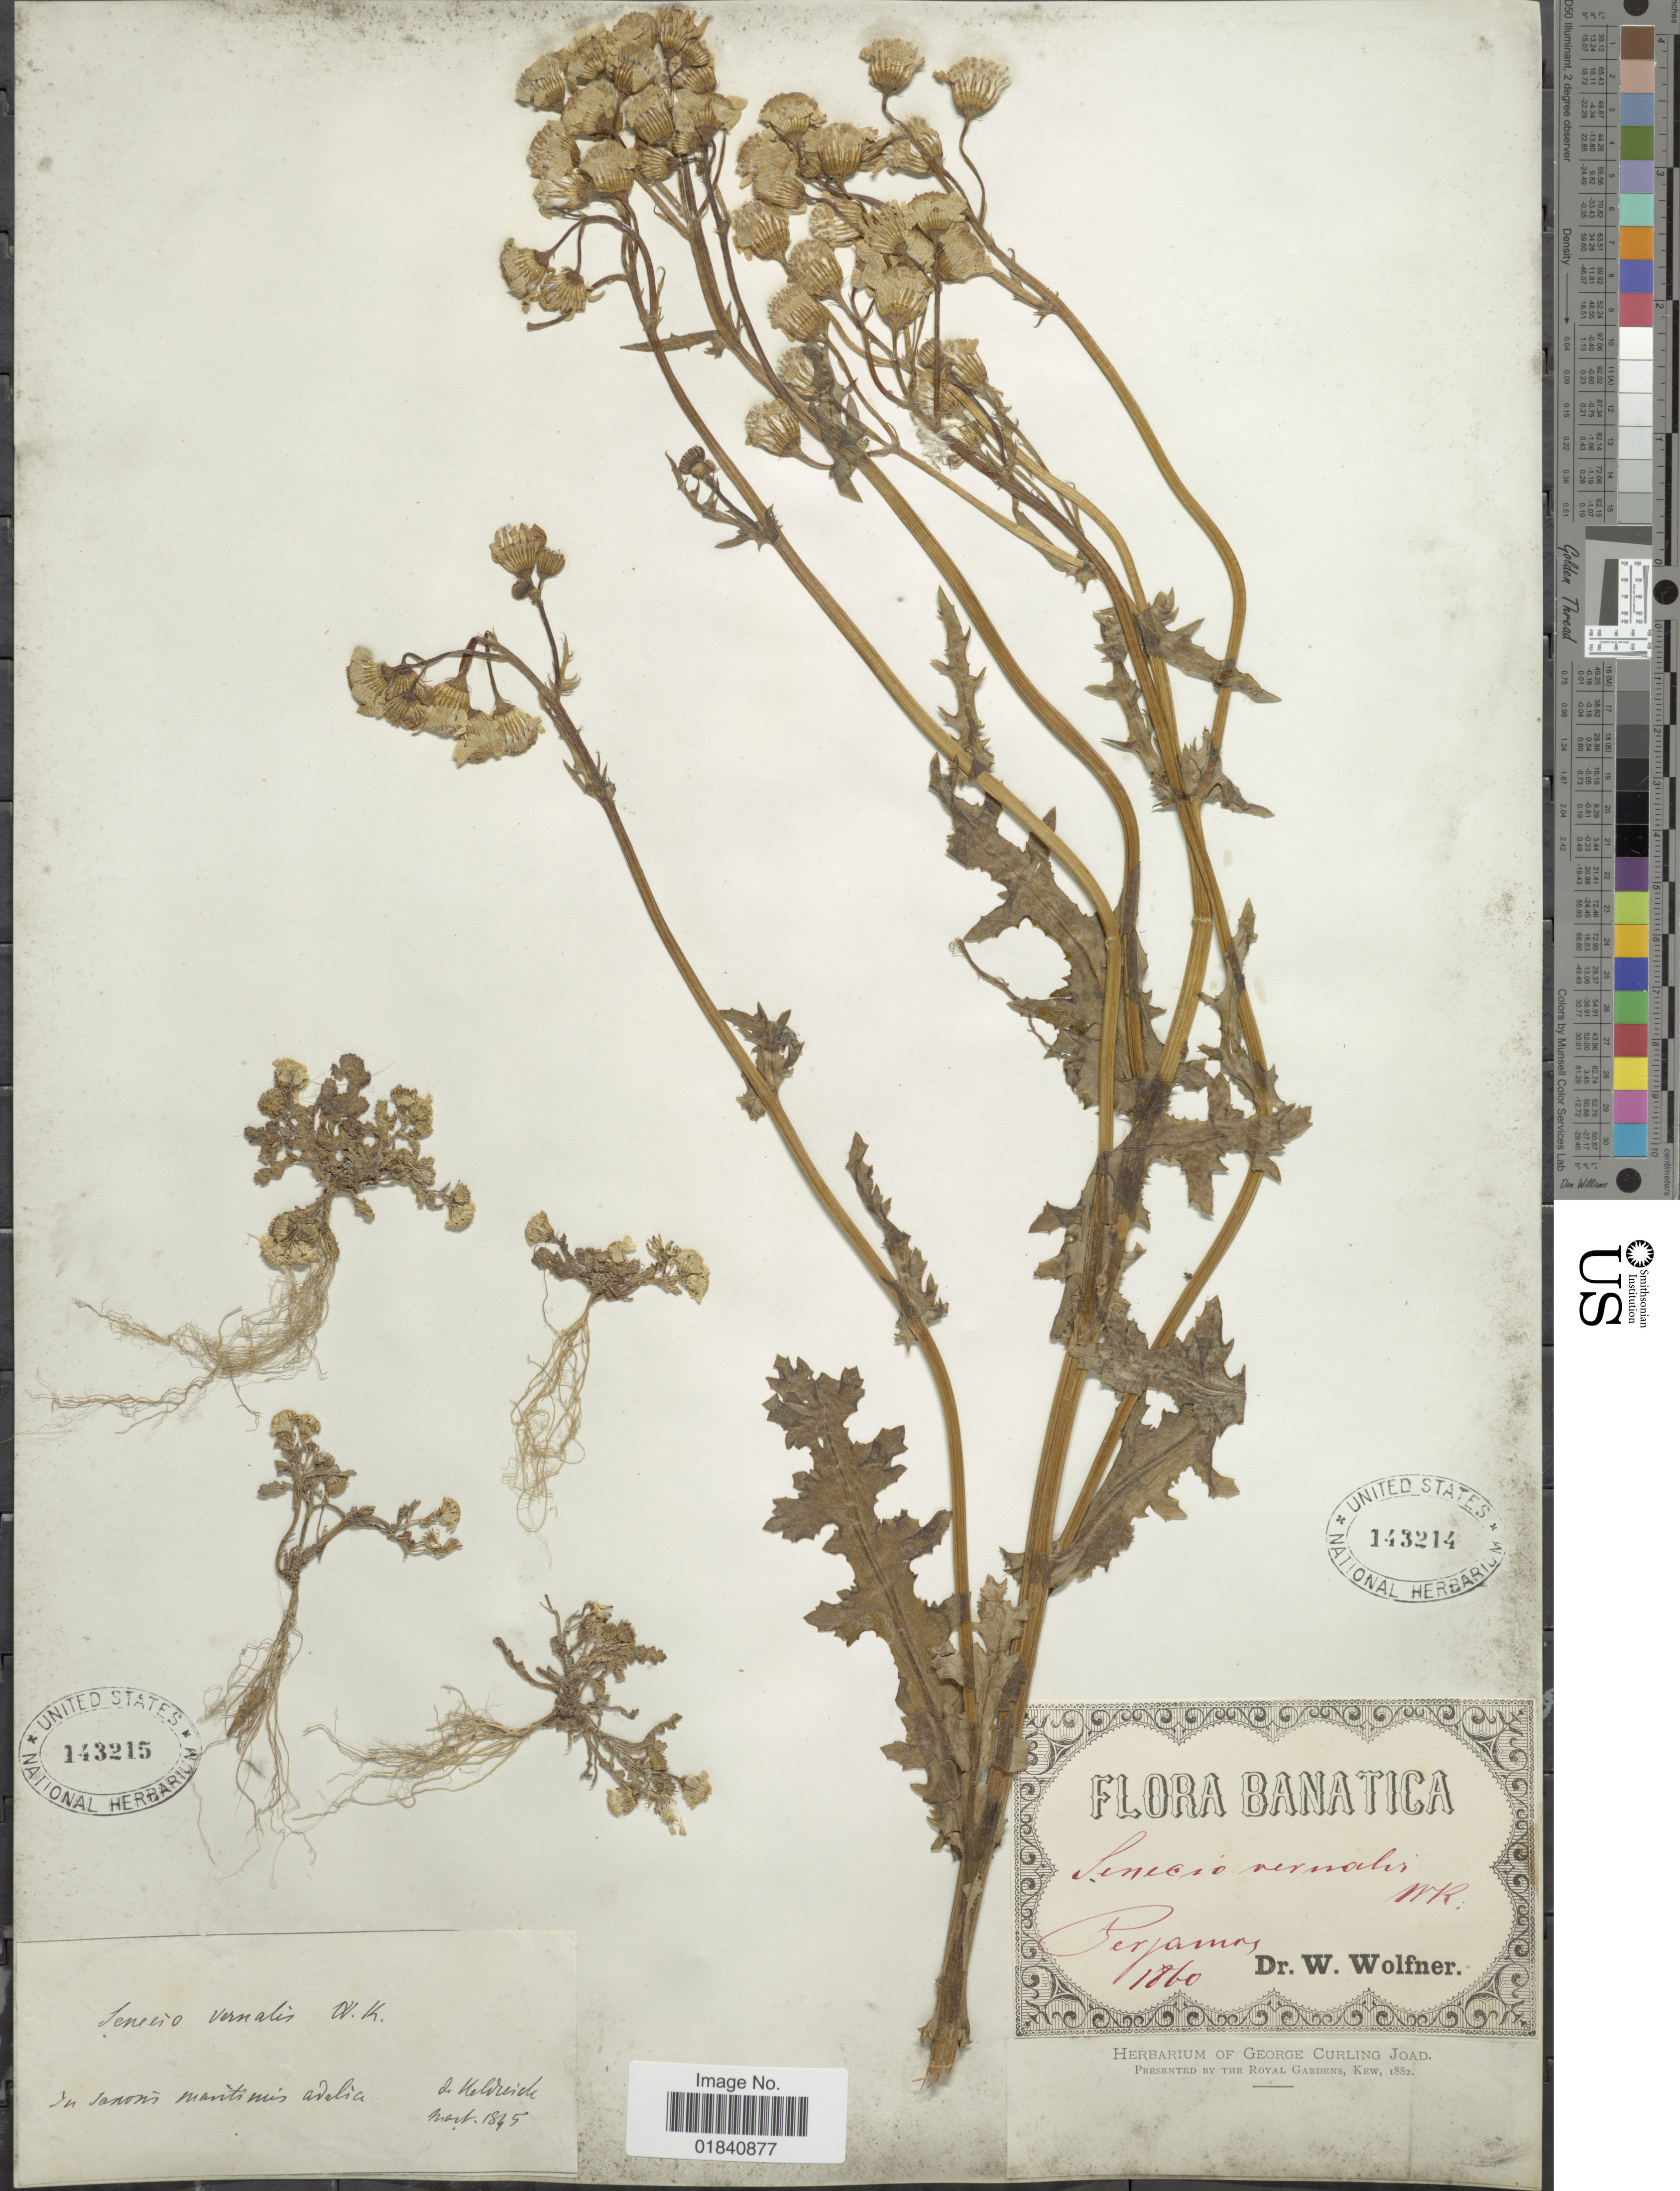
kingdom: Plantae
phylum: Tracheophyta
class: Magnoliopsida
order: Asterales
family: Asteraceae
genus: Senecio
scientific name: Senecio leucanthemifolius subsp. vernalis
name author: (Waldst. & Kit.) Greuter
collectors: -. De Heldreich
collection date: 1845-03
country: Turkey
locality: In sanons maritimus avelia = adalia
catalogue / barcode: US 143215-2